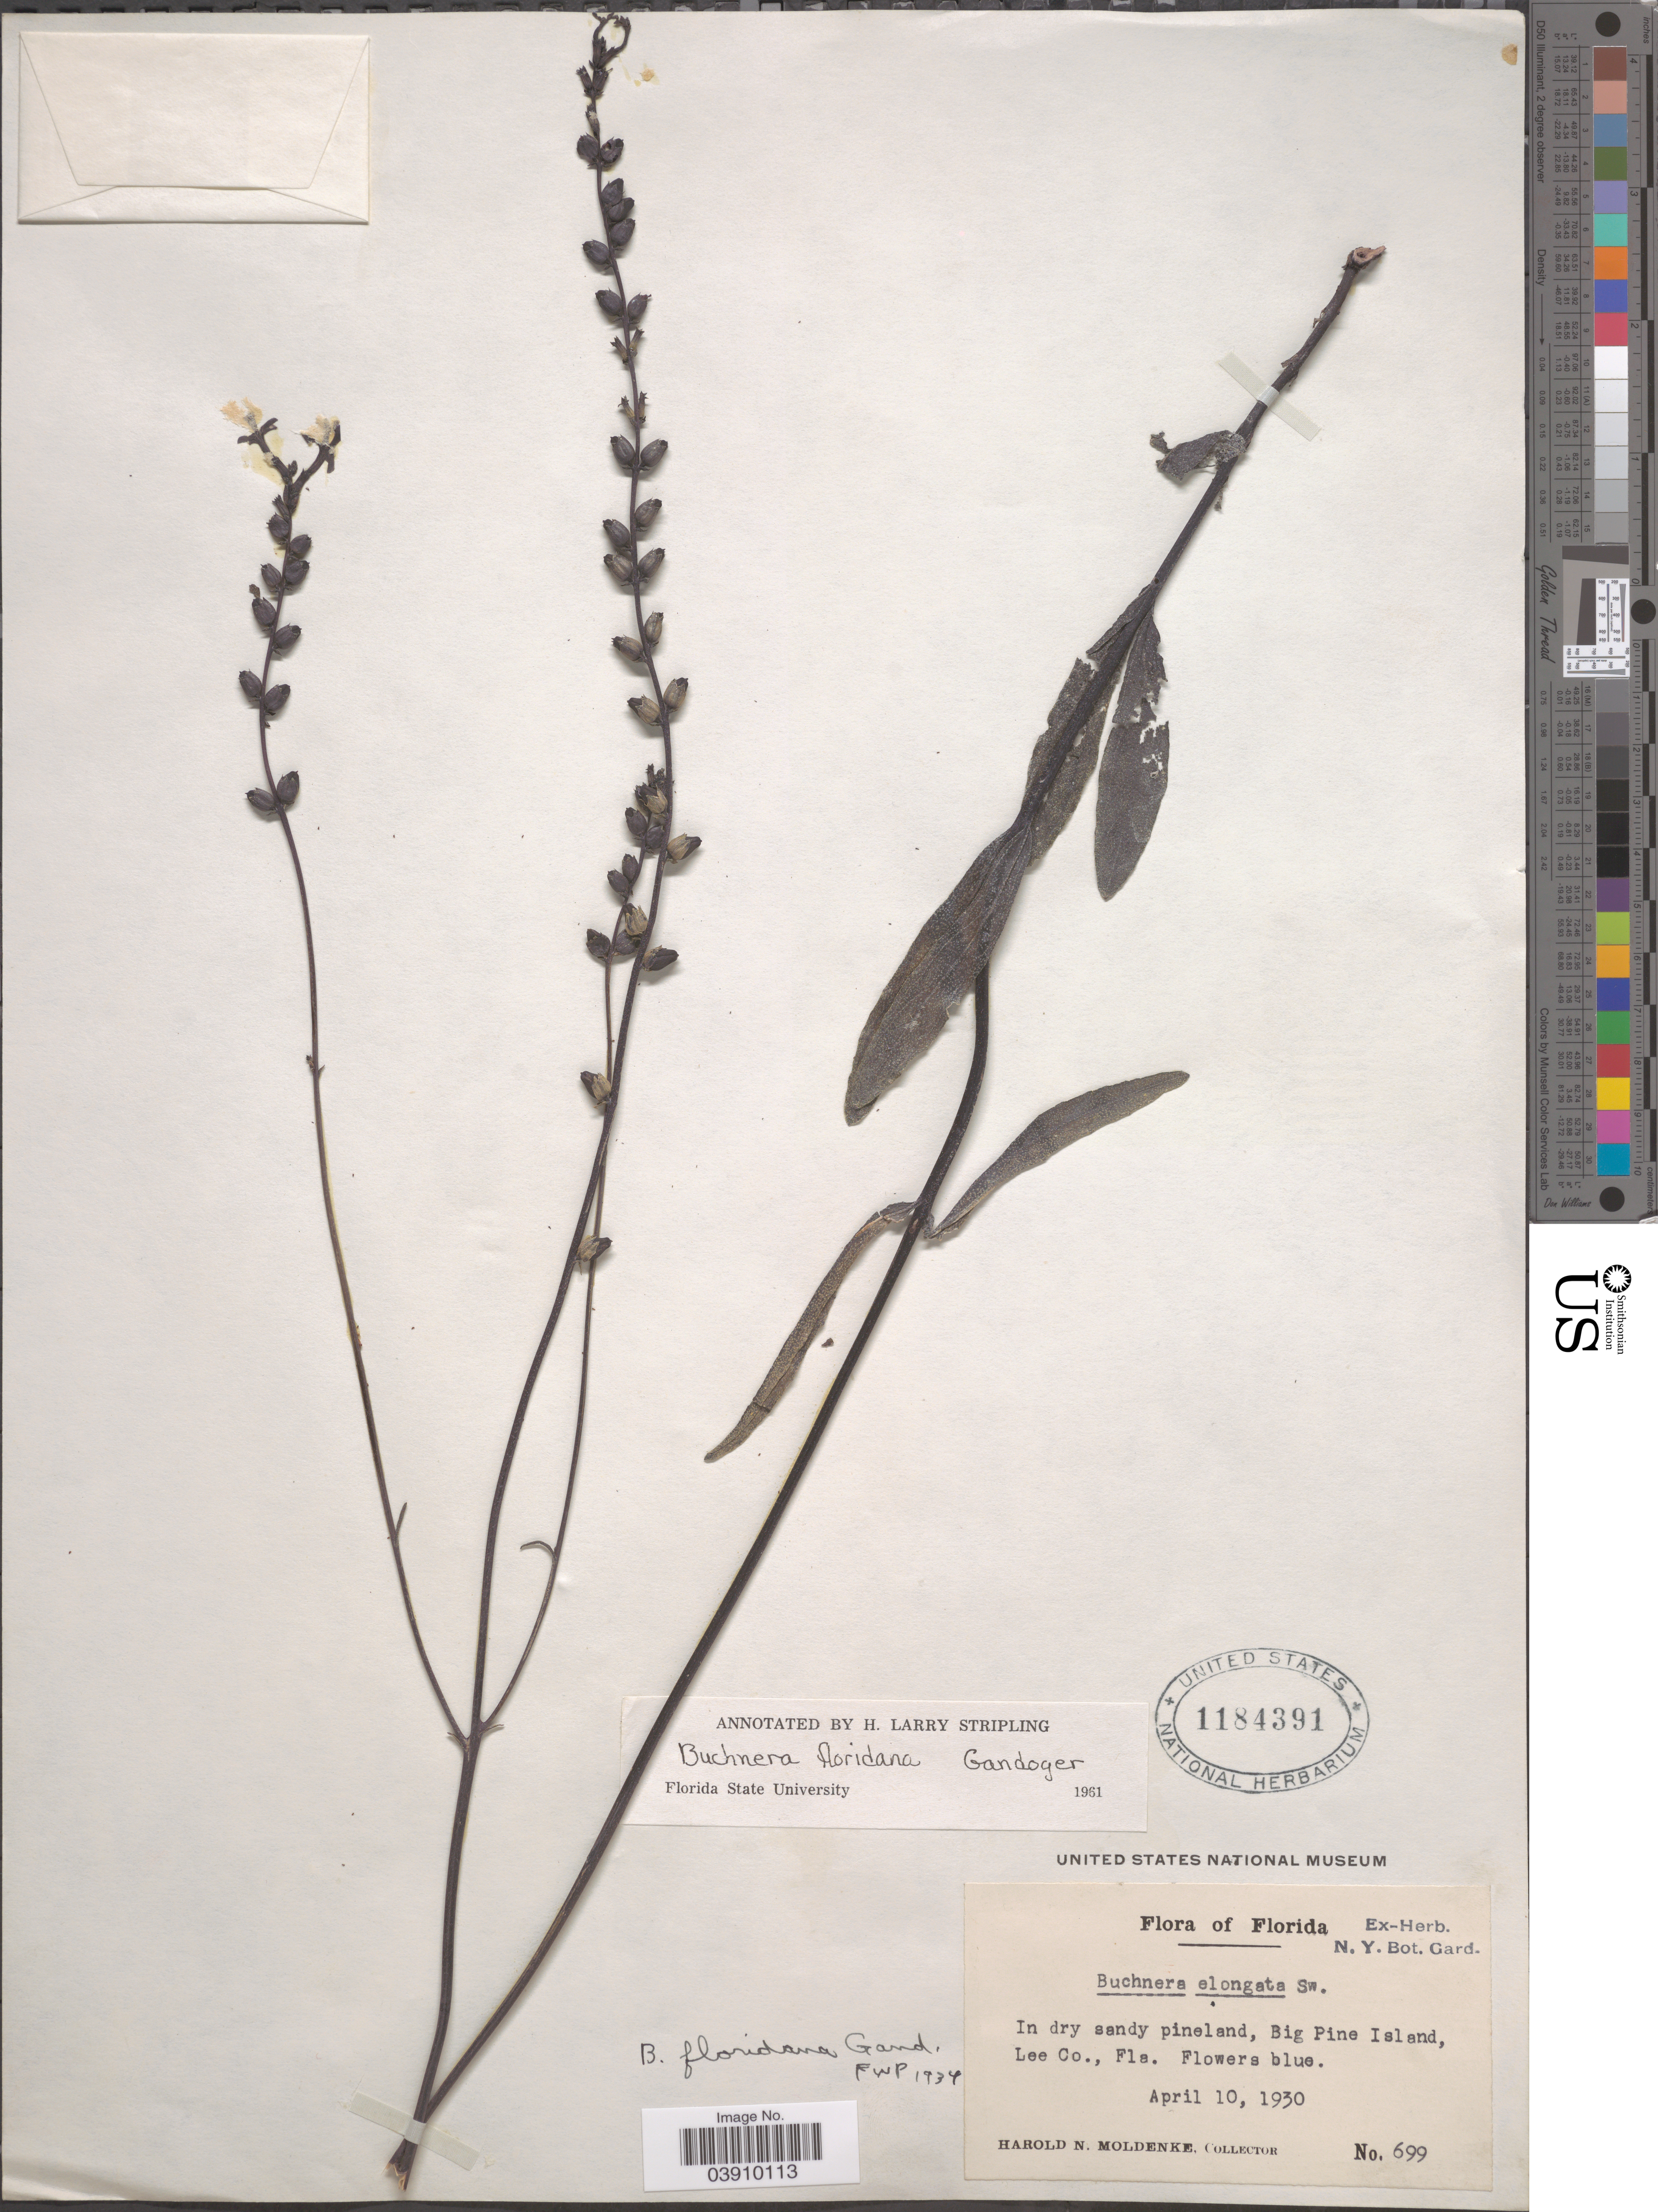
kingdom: Plantae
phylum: Tracheophyta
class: Magnoliopsida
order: Lamiales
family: Orobanchaceae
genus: Buchnera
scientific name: Buchnera floridana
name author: Gand.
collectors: H. N. Moldenke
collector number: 699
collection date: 1930-04-10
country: United States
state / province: Florida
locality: In dry sandy pineland, Big Pine Island, Lee Co.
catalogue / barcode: US 1184391